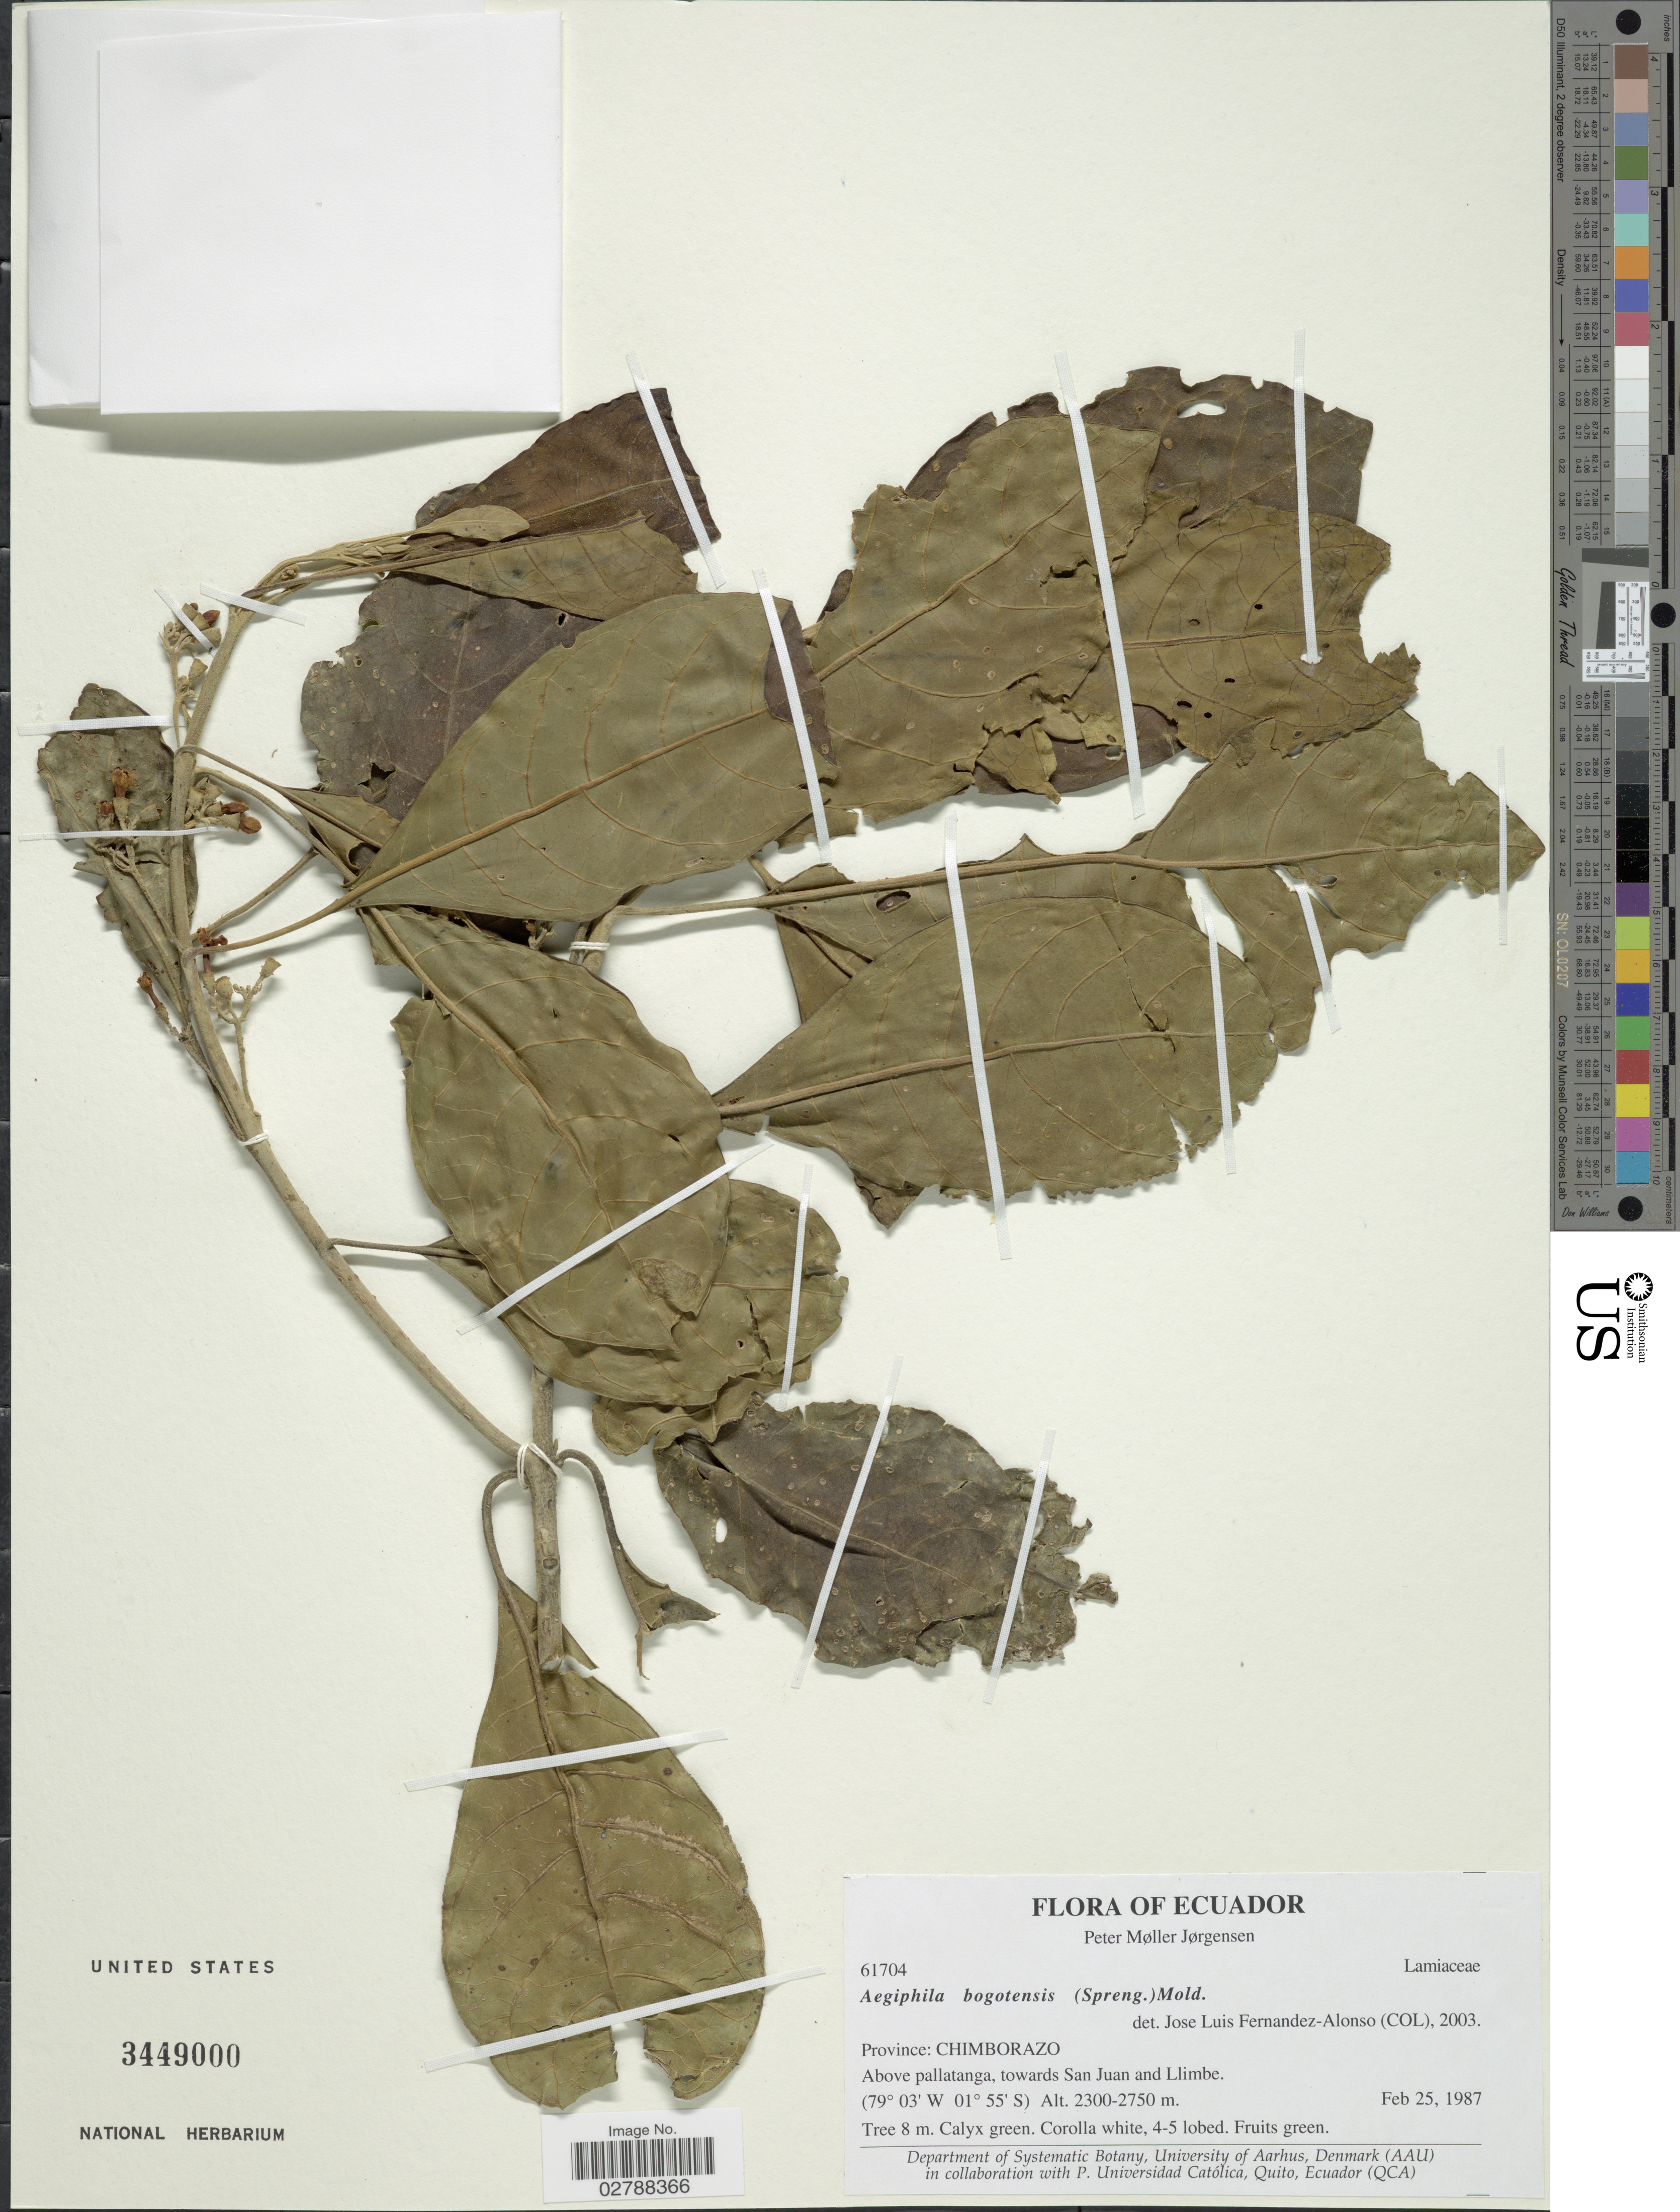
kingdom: Plantae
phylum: Tracheophyta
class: Magnoliopsida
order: Lamiales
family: Lamiaceae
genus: Aegiphila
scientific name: Aegiphila bogotensis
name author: (Spreng.) Moldenke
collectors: P. M. Jørgensen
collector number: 61704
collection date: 1987-02-25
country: Ecuador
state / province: Chimborazo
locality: Above pallatanga, towards San Juan and Llimbe.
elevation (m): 2300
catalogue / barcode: US 3449000